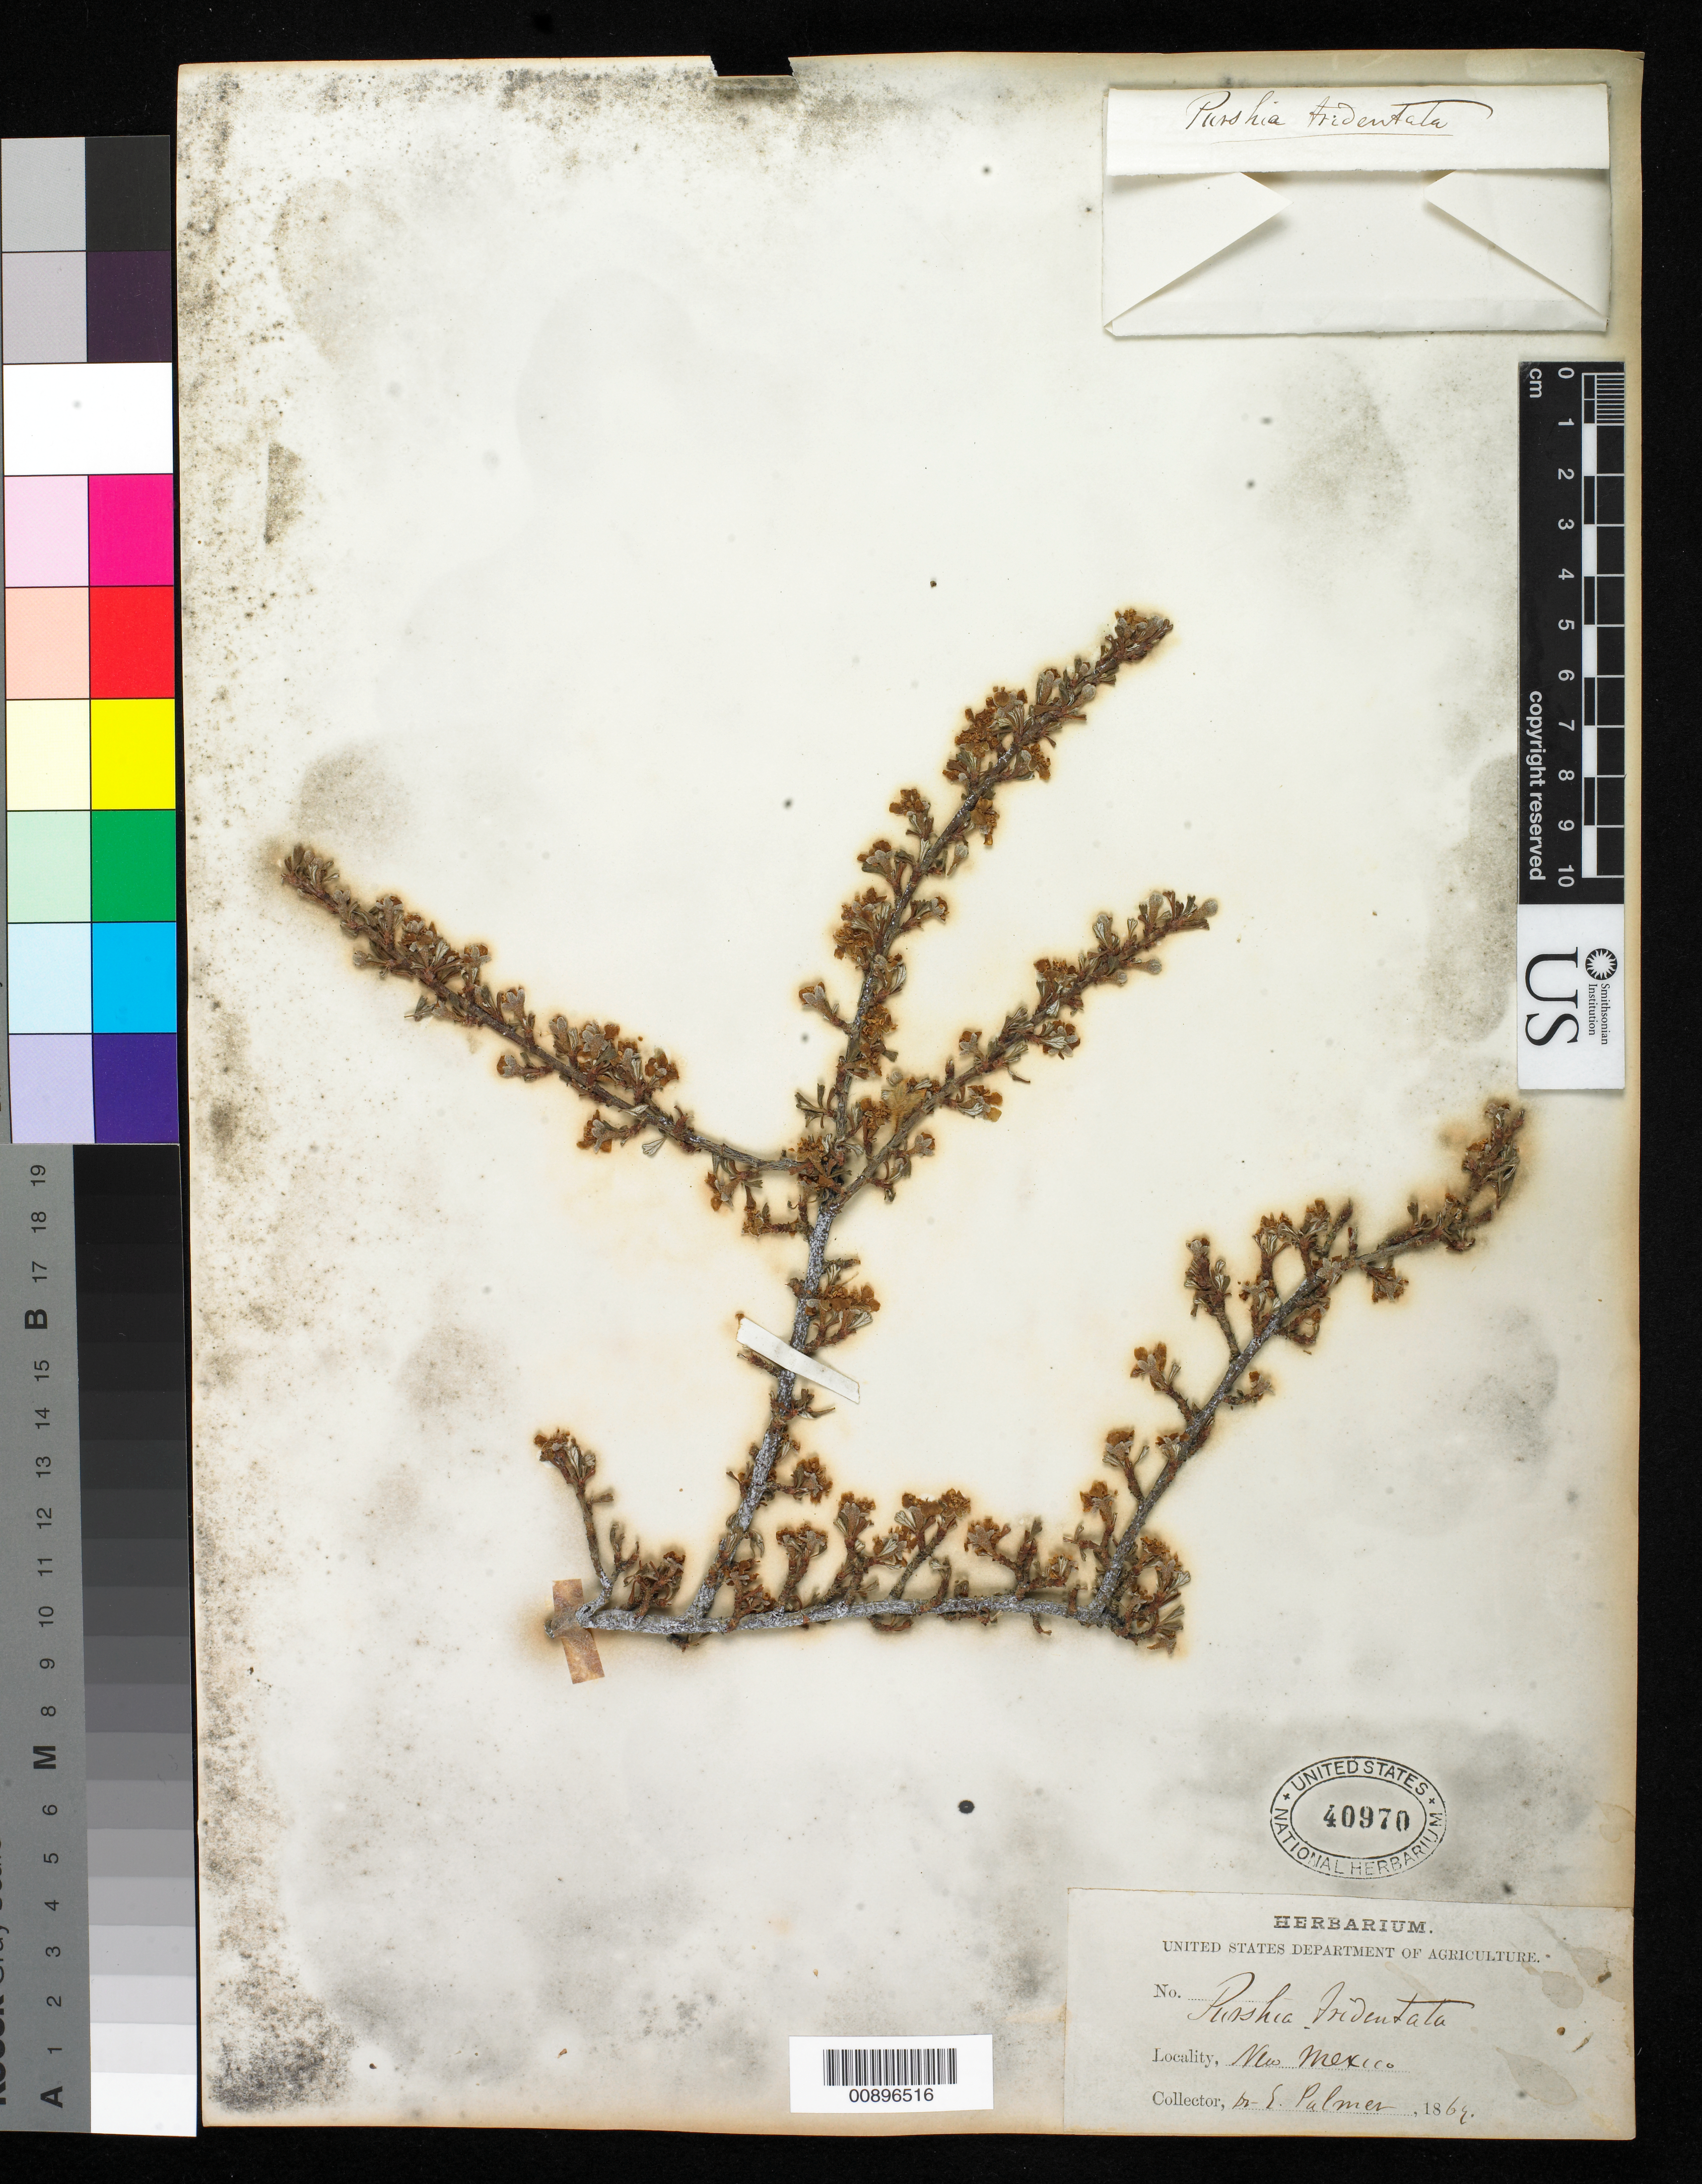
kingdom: Plantae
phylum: Tracheophyta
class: Magnoliopsida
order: Rosales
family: Rosaceae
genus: Purshia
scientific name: Purshia tridentata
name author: (Pursh) DC.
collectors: E. Palmer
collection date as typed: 1869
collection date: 1869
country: United States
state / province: New Mexico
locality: New Mexico.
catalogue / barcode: US 40970